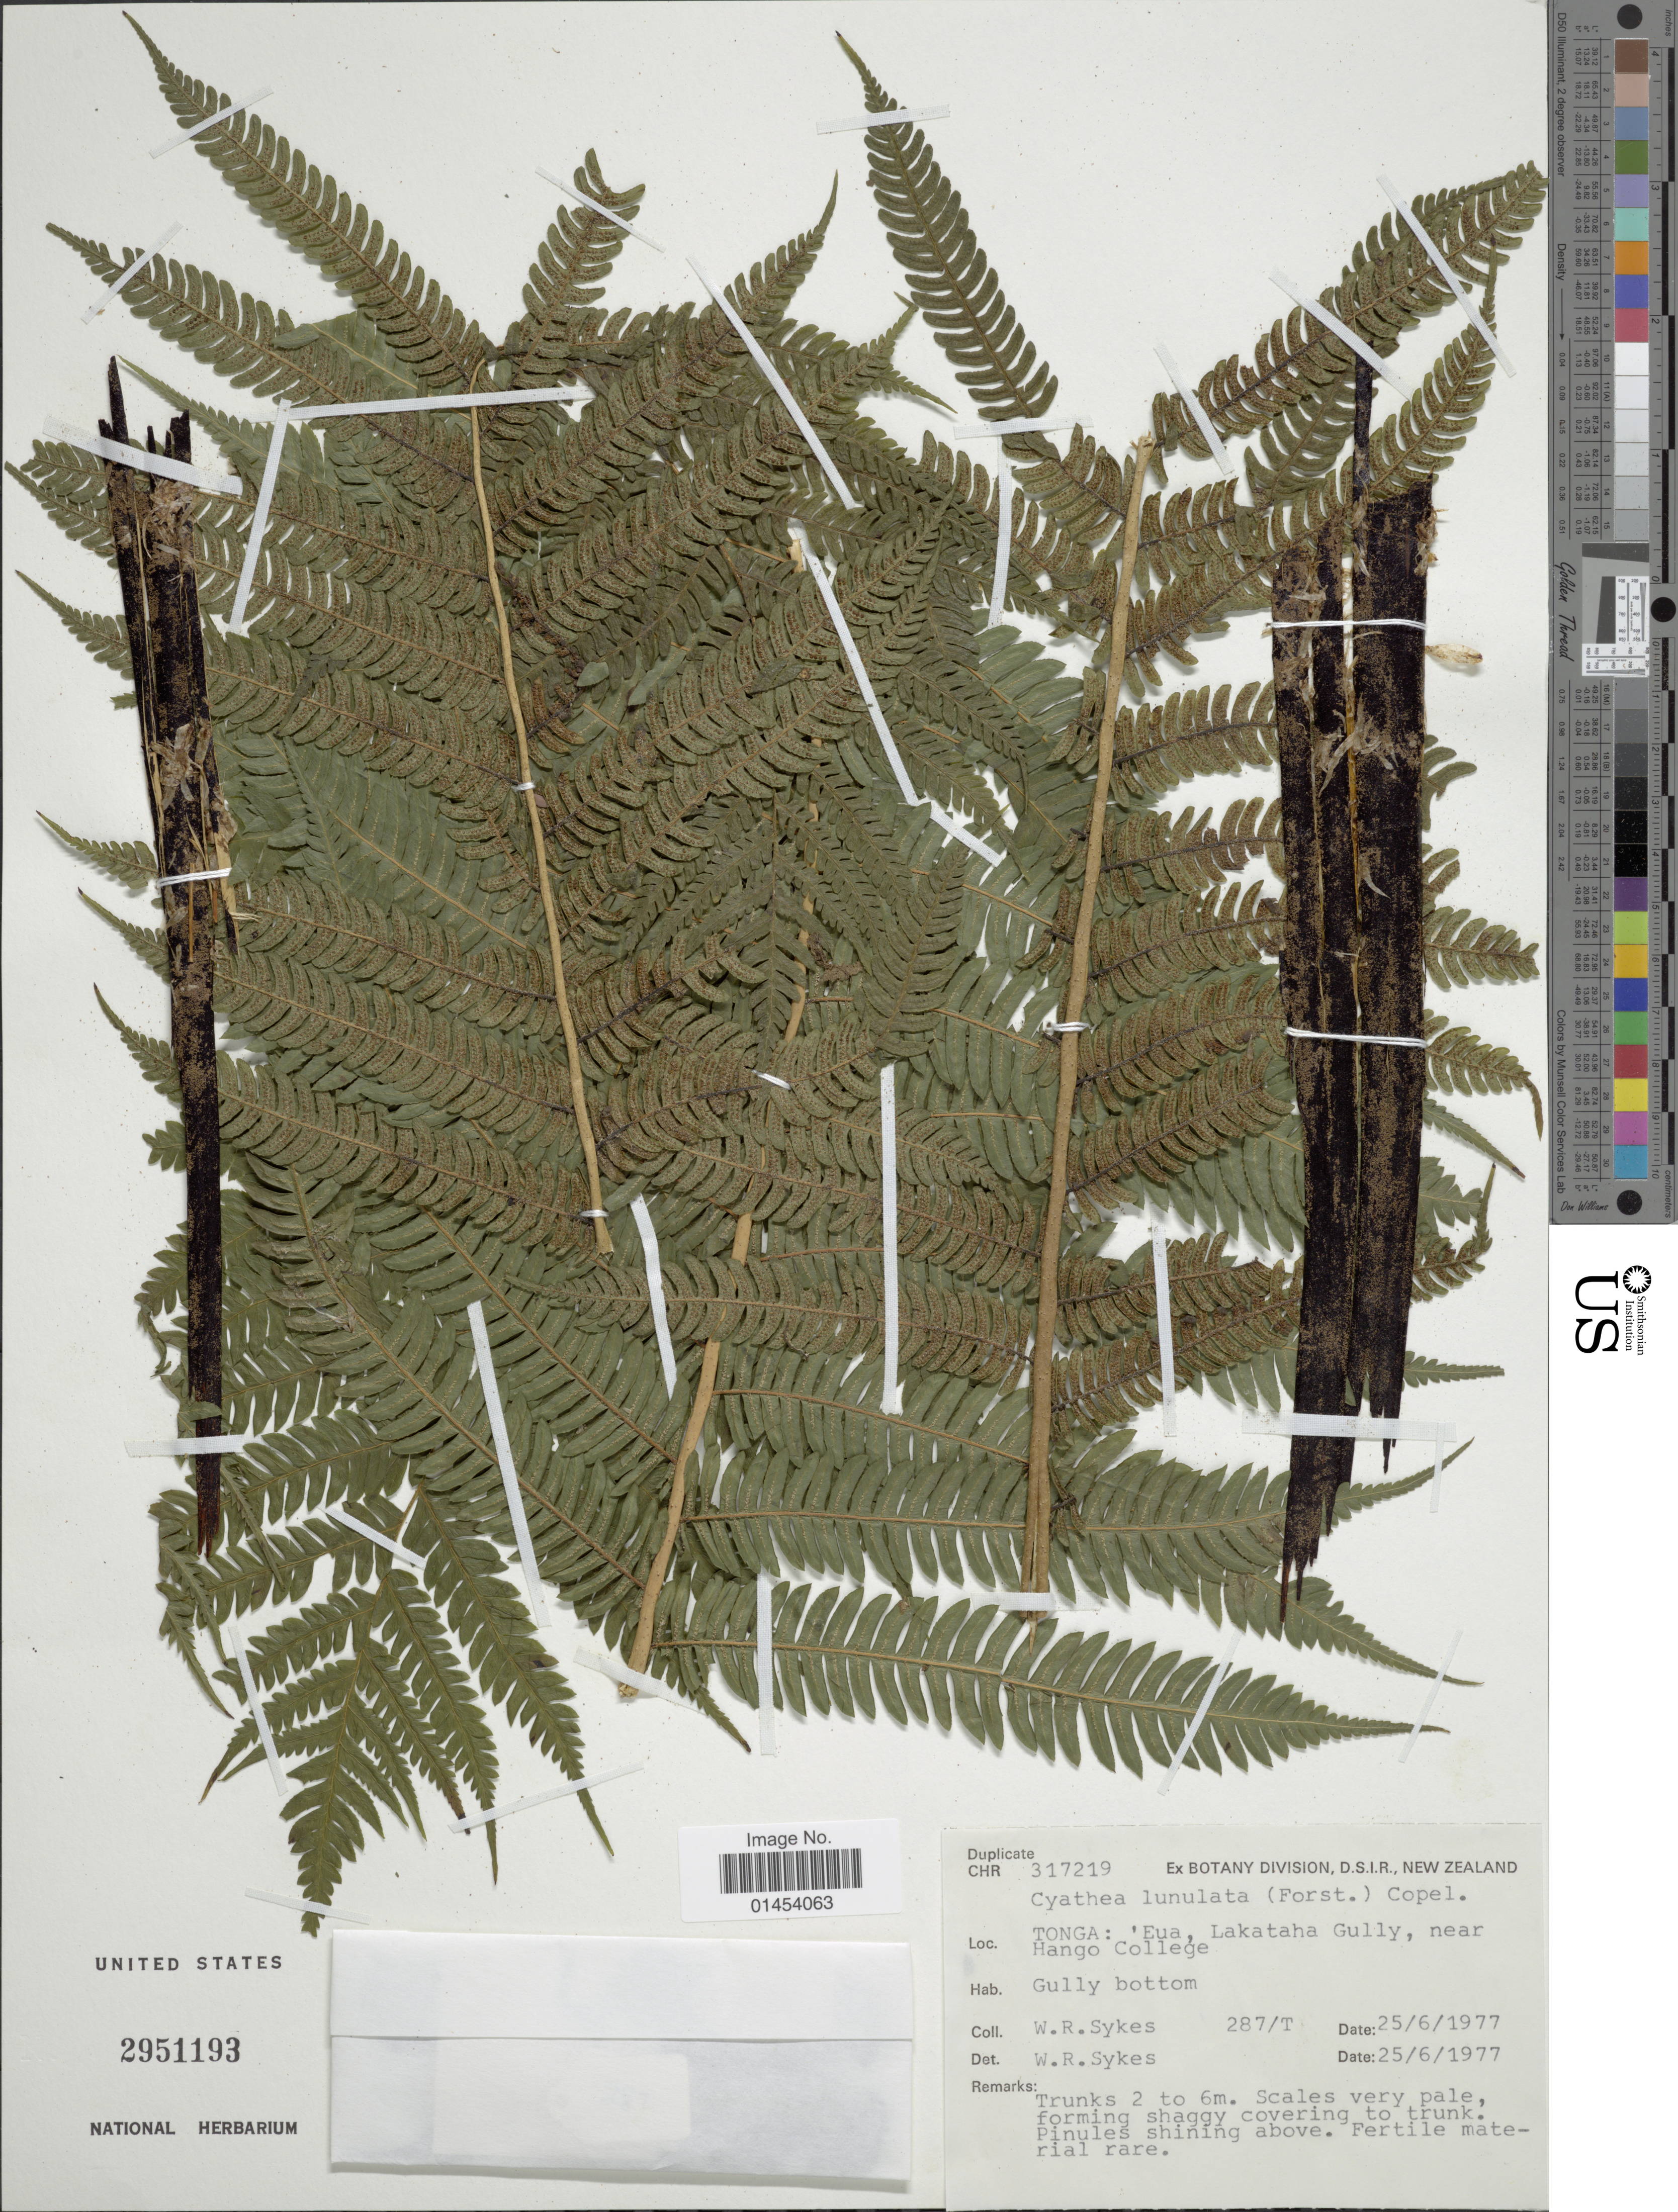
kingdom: Plantae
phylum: Tracheophyta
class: Polypodiopsida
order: Cyatheales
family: Cyatheaceae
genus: Cyathea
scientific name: Cyathea lunulata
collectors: W. R. Sykes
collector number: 287/T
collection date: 1977-06-25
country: Tonga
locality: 'Eua, Lakataha Gully, near Hango College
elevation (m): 2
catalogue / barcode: US 2951193